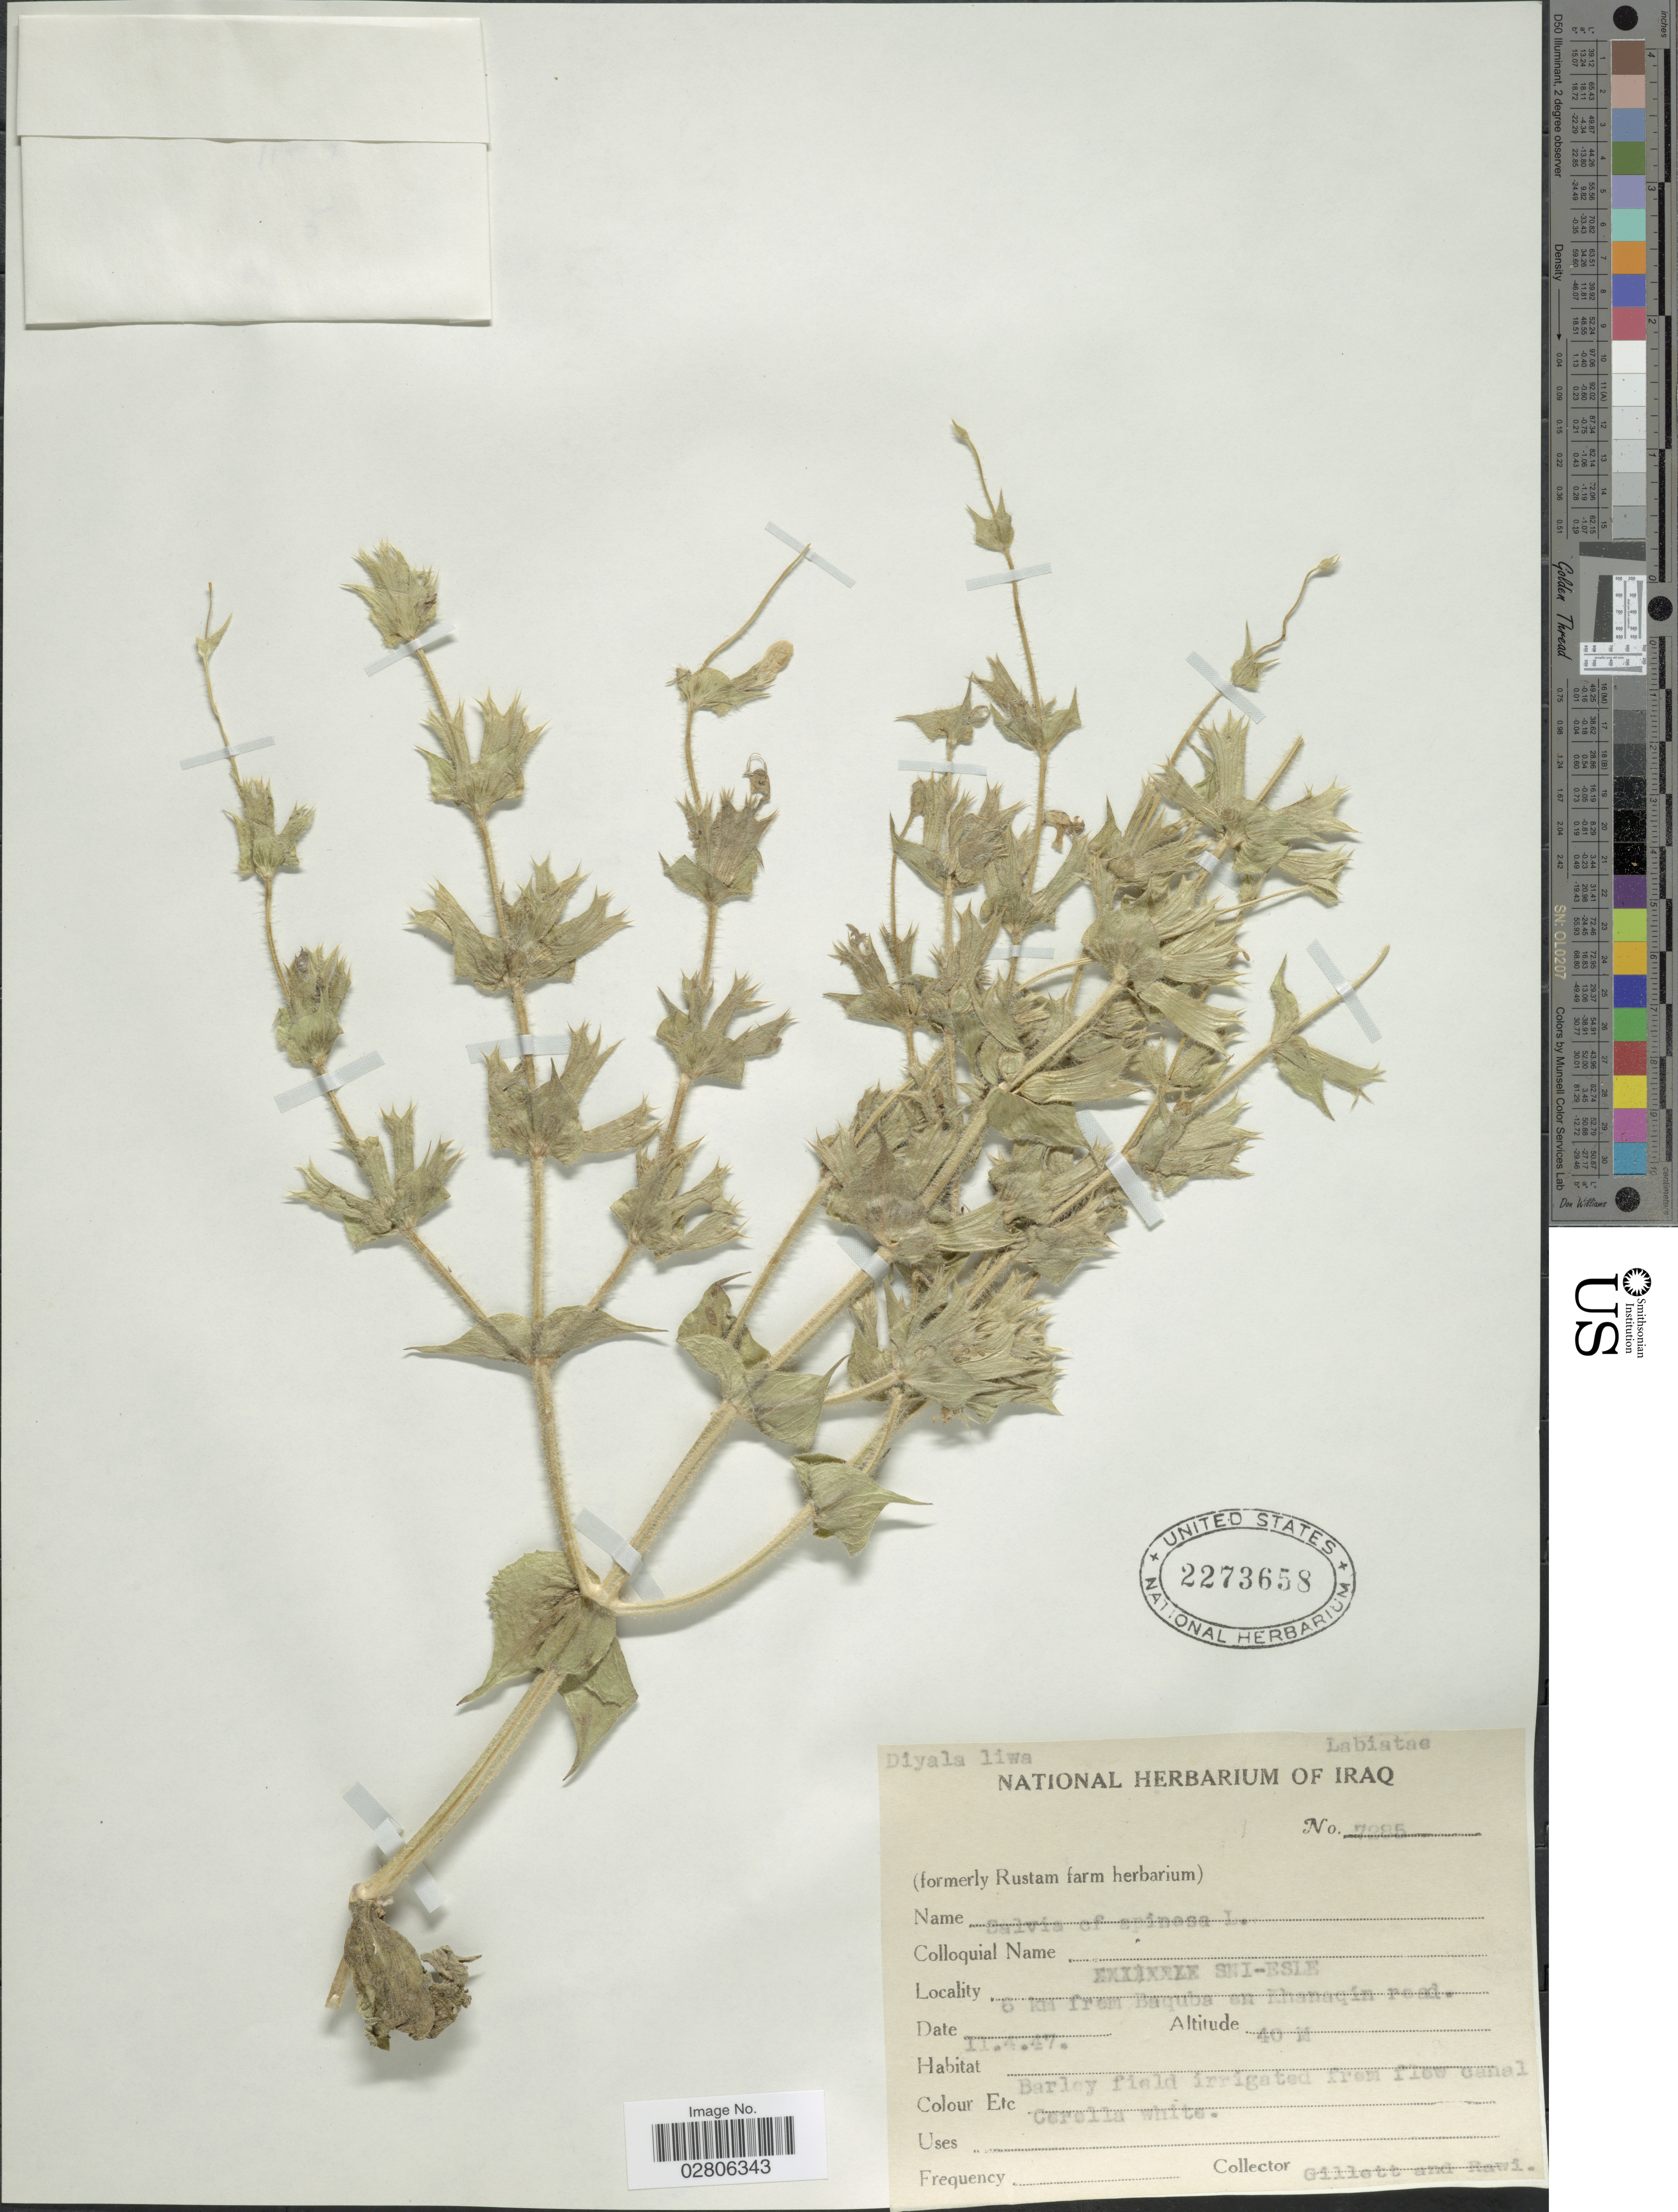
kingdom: Plantae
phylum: Tracheophyta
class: Magnoliopsida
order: Lamiales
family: Lamiaceae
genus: Salvia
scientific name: Salvia spinosa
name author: L.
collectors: Gillett, -- & -. Rawi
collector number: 7285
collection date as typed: Transcribed d/m/y: 11/4/47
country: Iraq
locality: Diyala liwa, 6 km from Baquba en Khanaqín road.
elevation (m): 40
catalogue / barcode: US 2273658